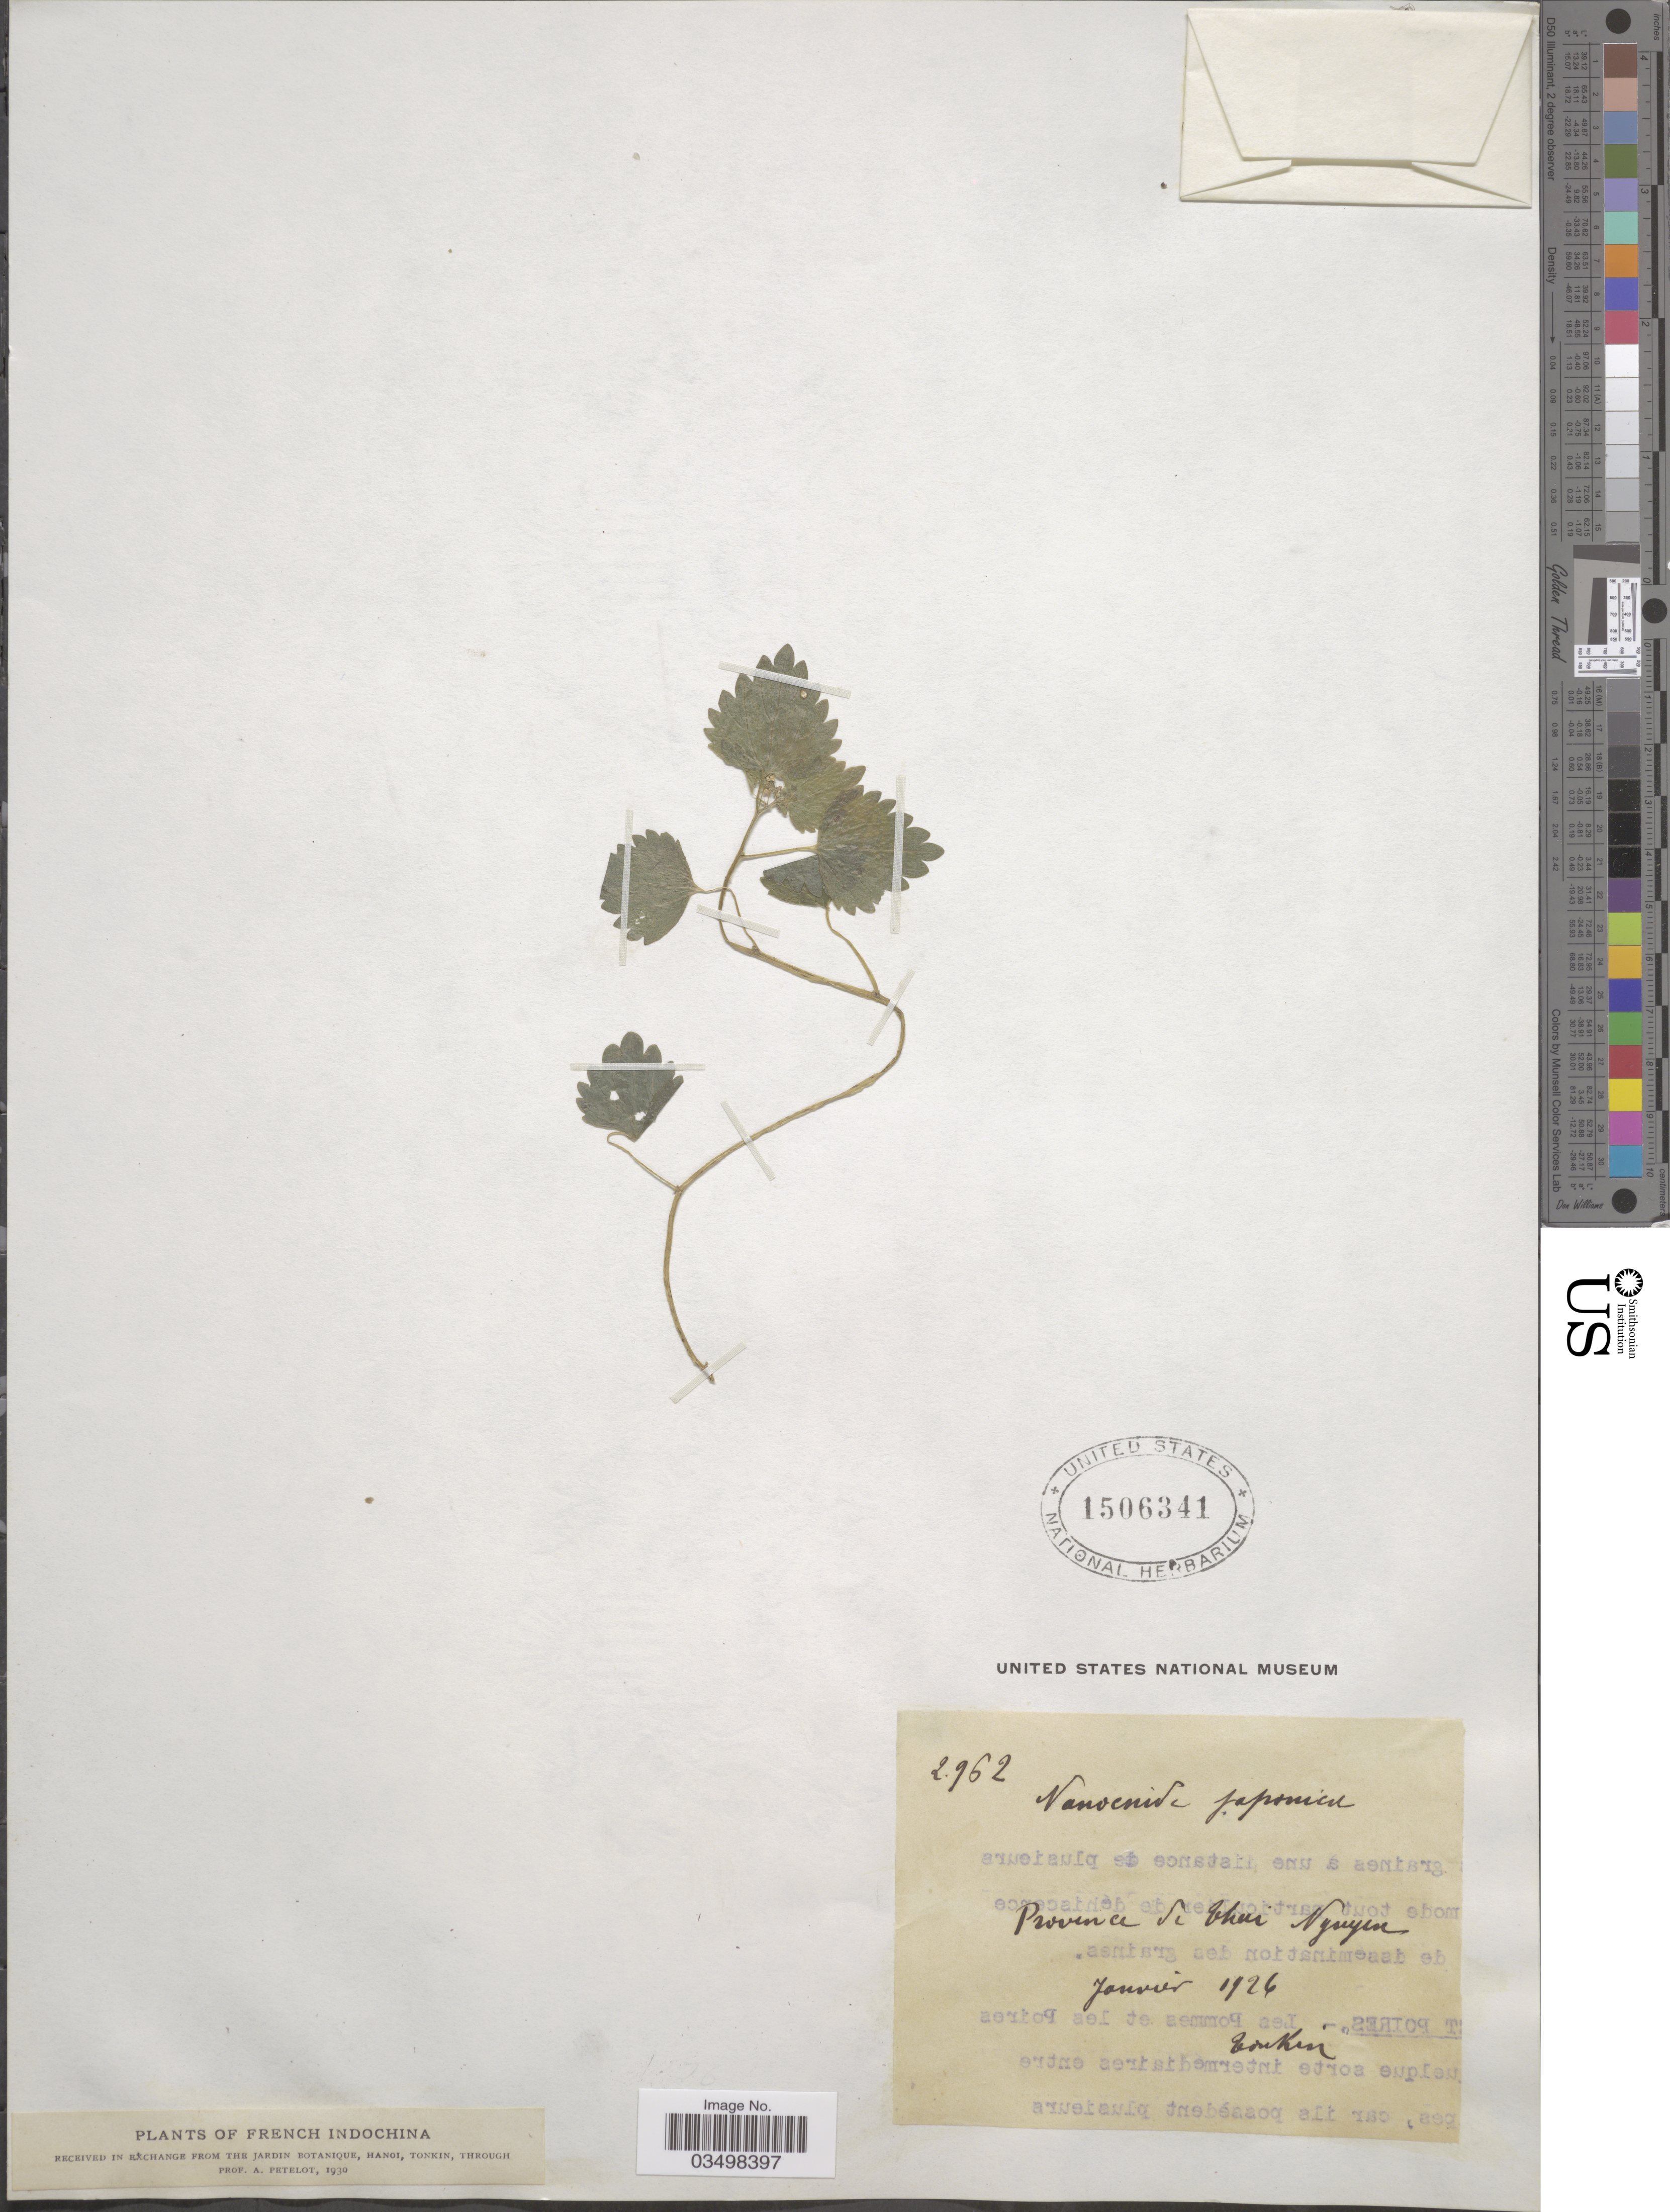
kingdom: Plantae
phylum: Tracheophyta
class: Magnoliopsida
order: Rosales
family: Urticaceae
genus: Nanocnide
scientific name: Nanocnide japonica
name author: Blume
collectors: P. A. Pételot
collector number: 2962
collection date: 1926-01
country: Vietnam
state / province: Thai Nguyen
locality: French Indochina. Province de Thai Nguyen.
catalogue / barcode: US 1506341